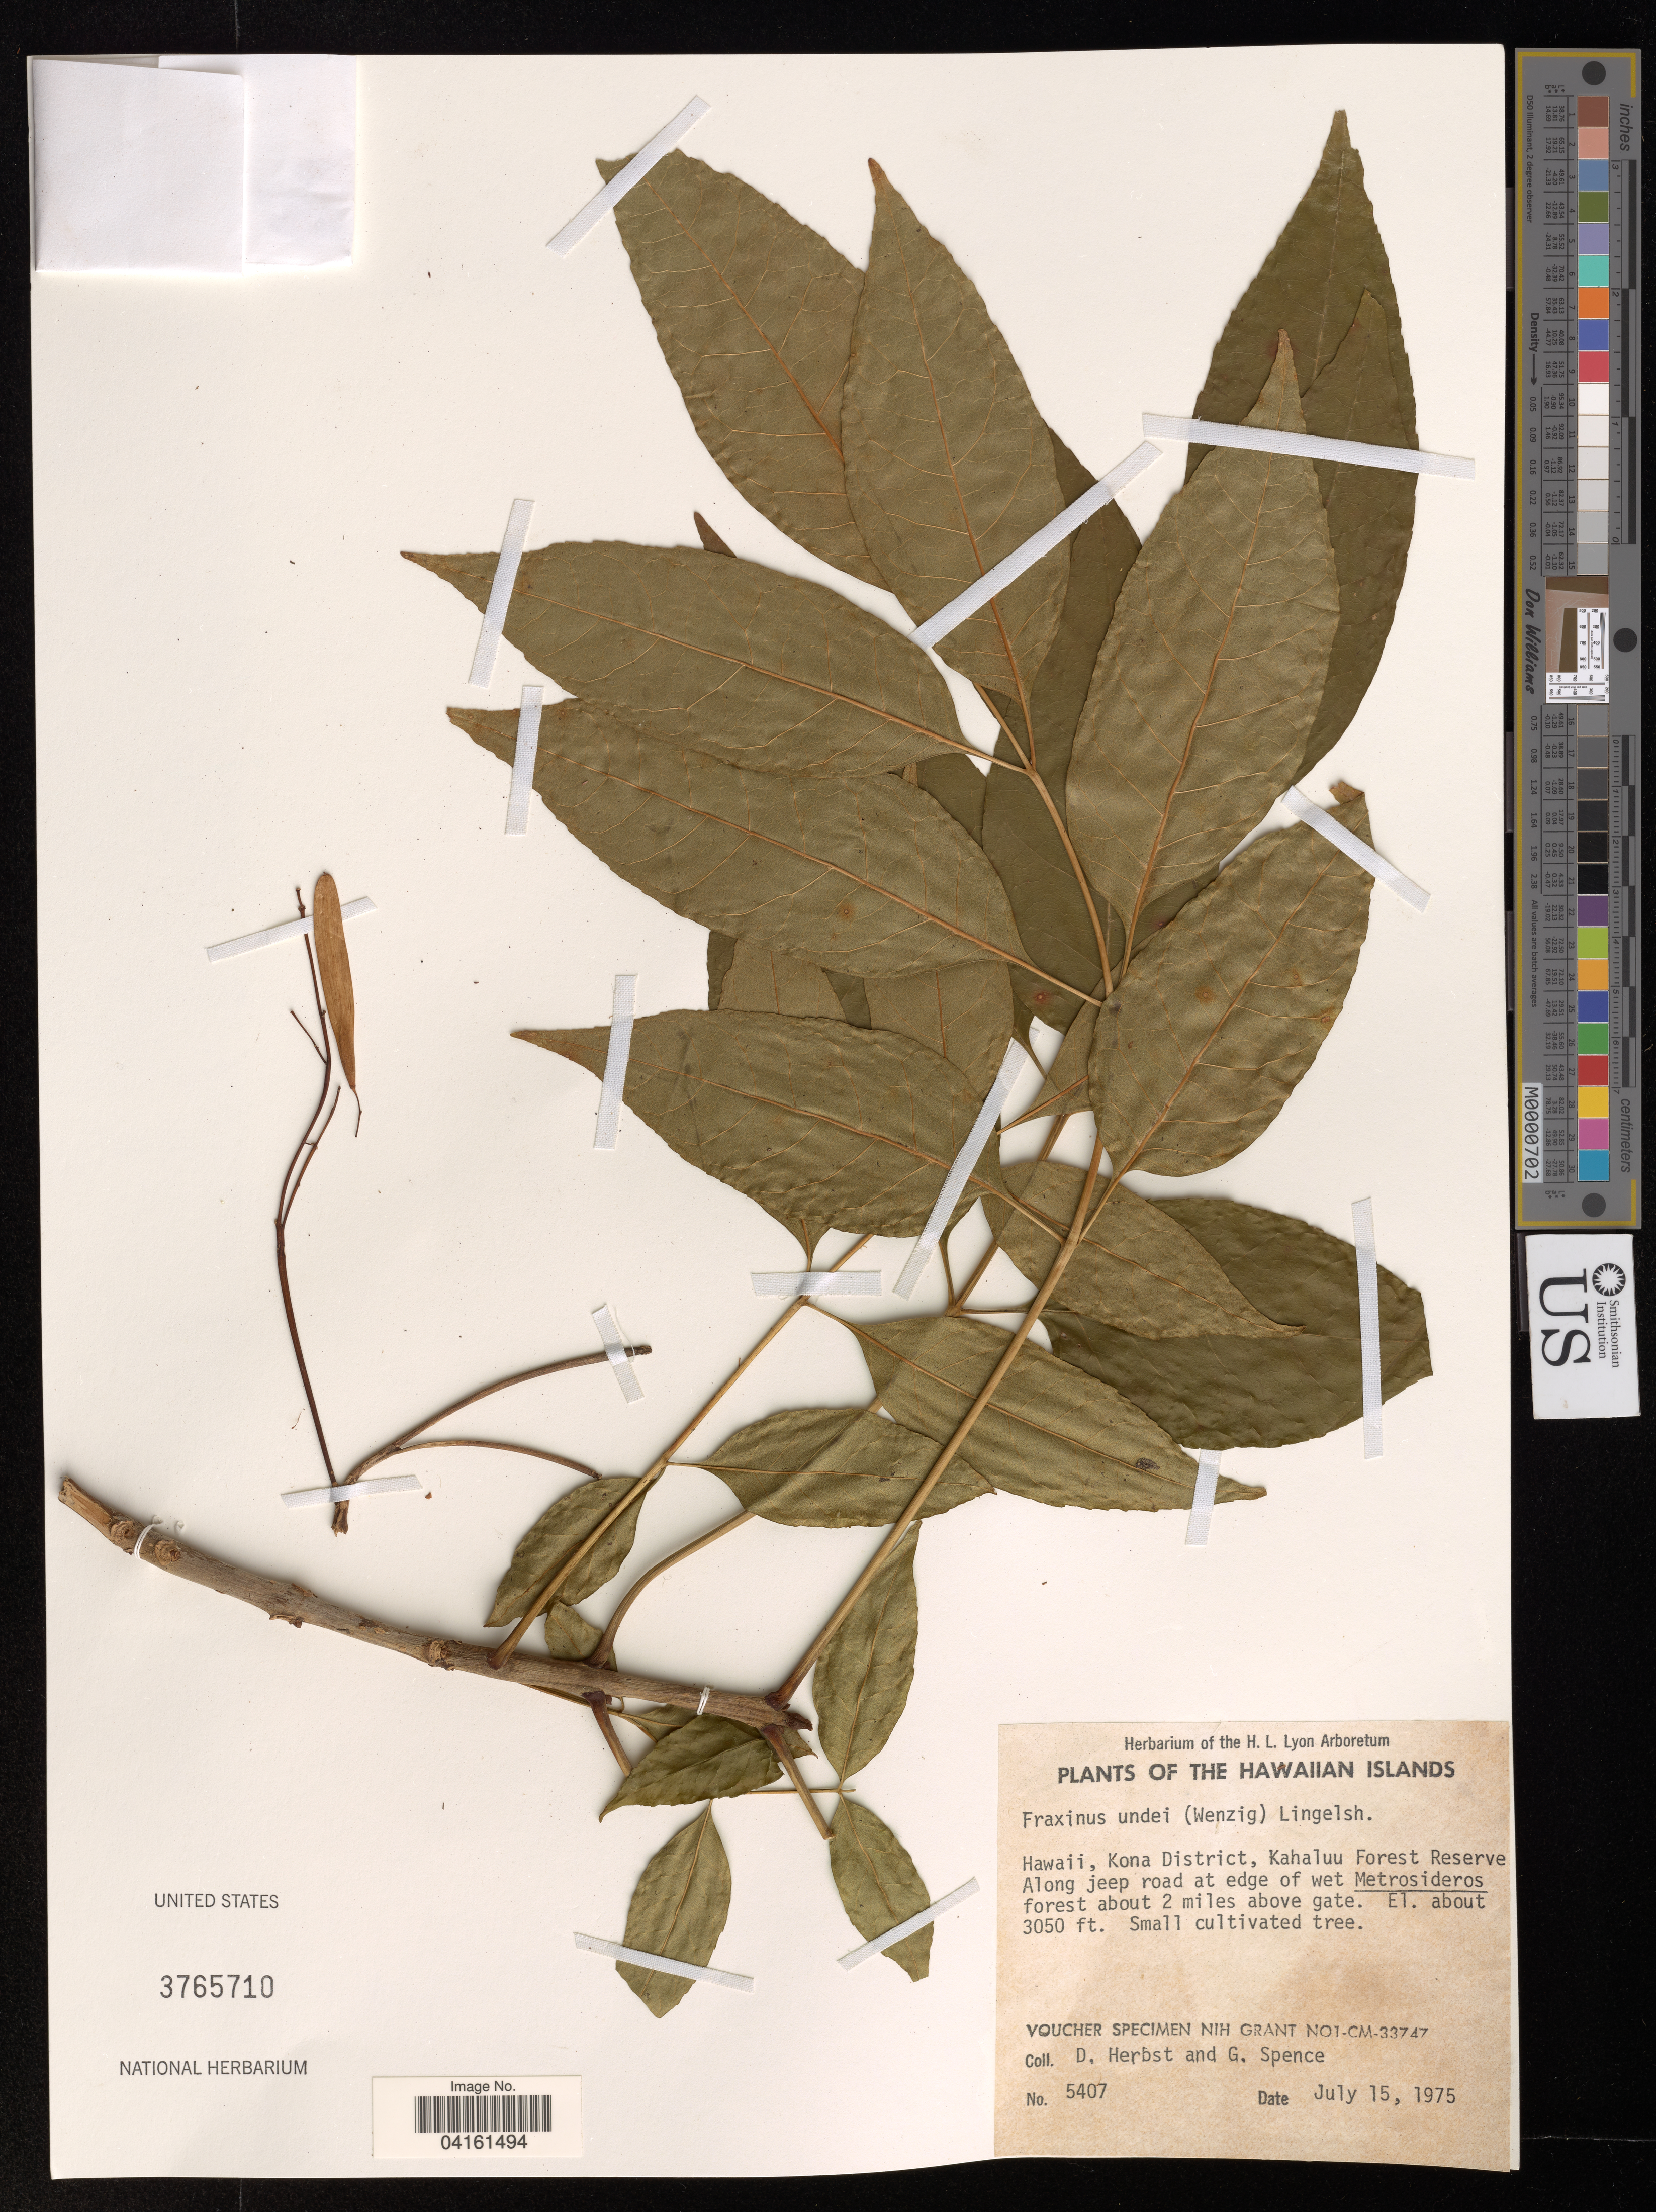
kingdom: Plantae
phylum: Tracheophyta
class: Magnoliopsida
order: Lamiales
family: Oleaceae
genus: Fraxinus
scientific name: Fraxinus uhdei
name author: (Wenz.) Lingelsh.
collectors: D. Herbst & G. Spence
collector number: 5407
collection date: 1975-07-15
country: United States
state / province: Hawaii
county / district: Hawaii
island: Hawaii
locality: Kona District, Kahaluu Forest Reserve. Along jeep road at edge of wet Metrosideros forest about 2 miles above gate. E. about 3050ft. Small cultivated.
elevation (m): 930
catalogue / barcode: US 3765710